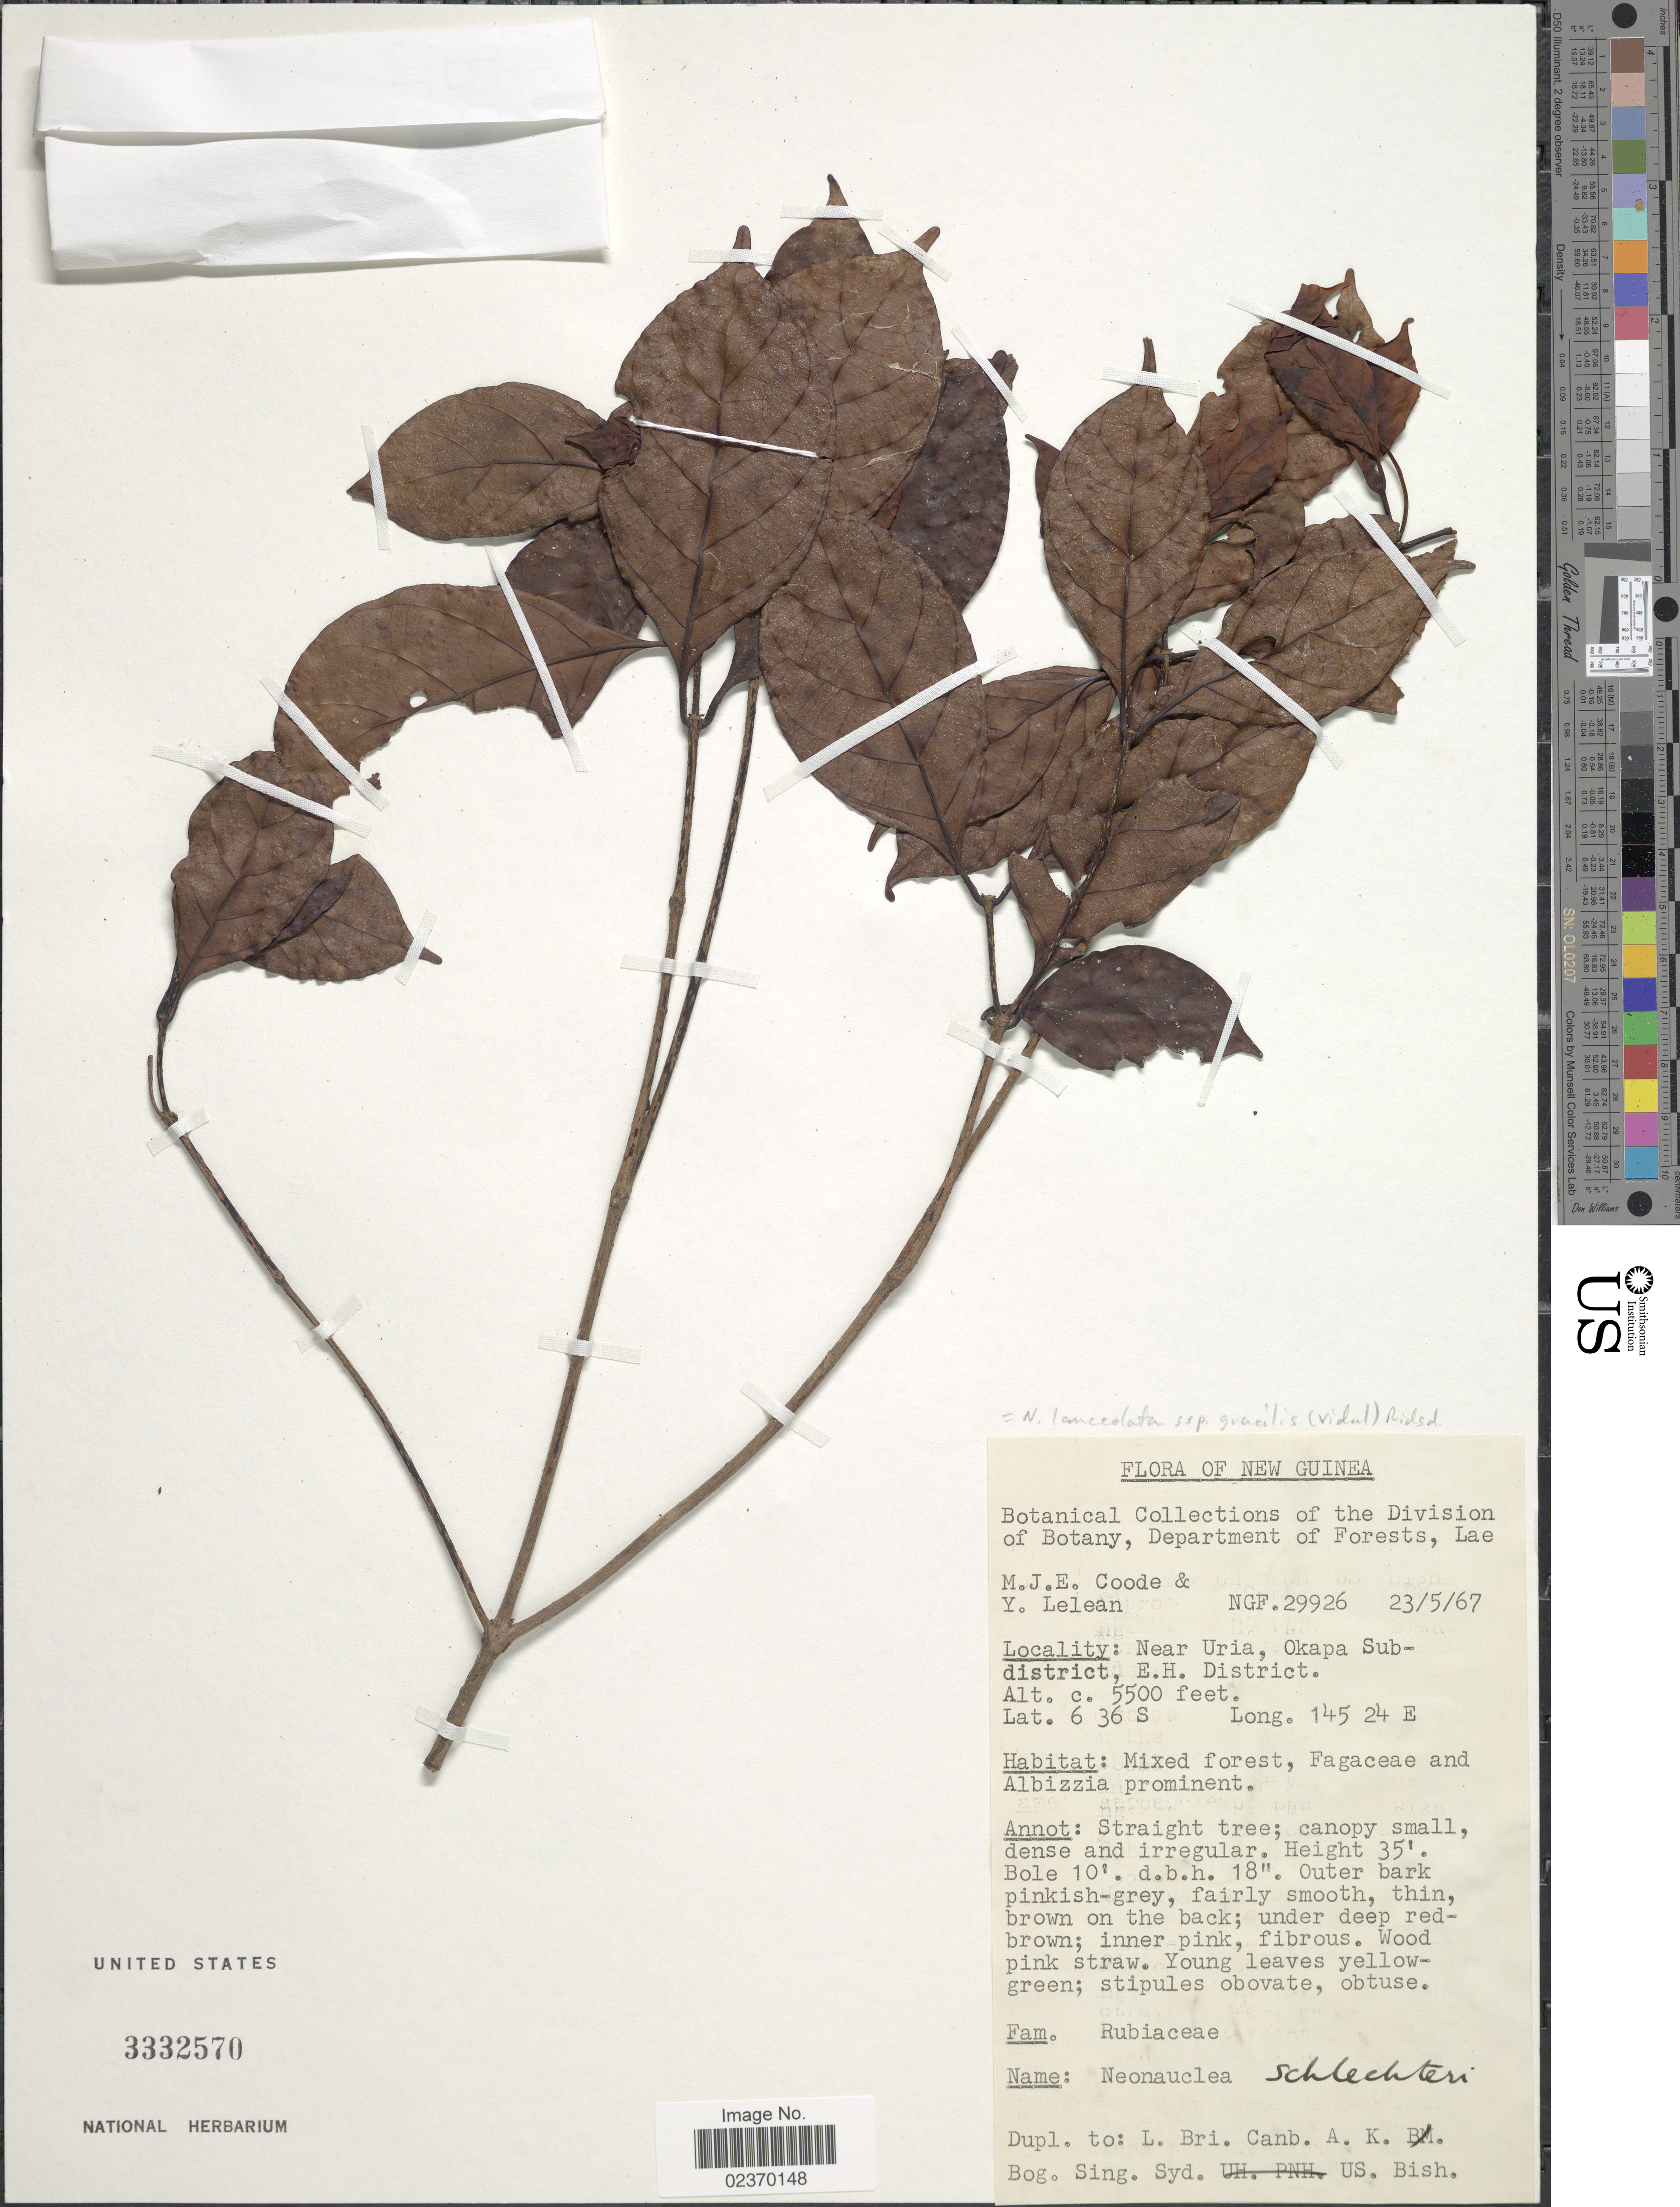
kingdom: Plantae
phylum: Tracheophyta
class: Magnoliopsida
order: Gentianales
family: Rubiaceae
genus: Neonauclea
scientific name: Neonauclea lanceolata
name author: (Blume) Merr.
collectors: M. J. E. Coode & Y. Lelean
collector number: NGF 29926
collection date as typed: Transcribed d/m/y: 23/5/67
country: Papua New Guinea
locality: New Guinea, Near Uria, Okapa Sub-district, E.H. District, Mixed forest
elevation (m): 1676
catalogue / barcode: US 3332570